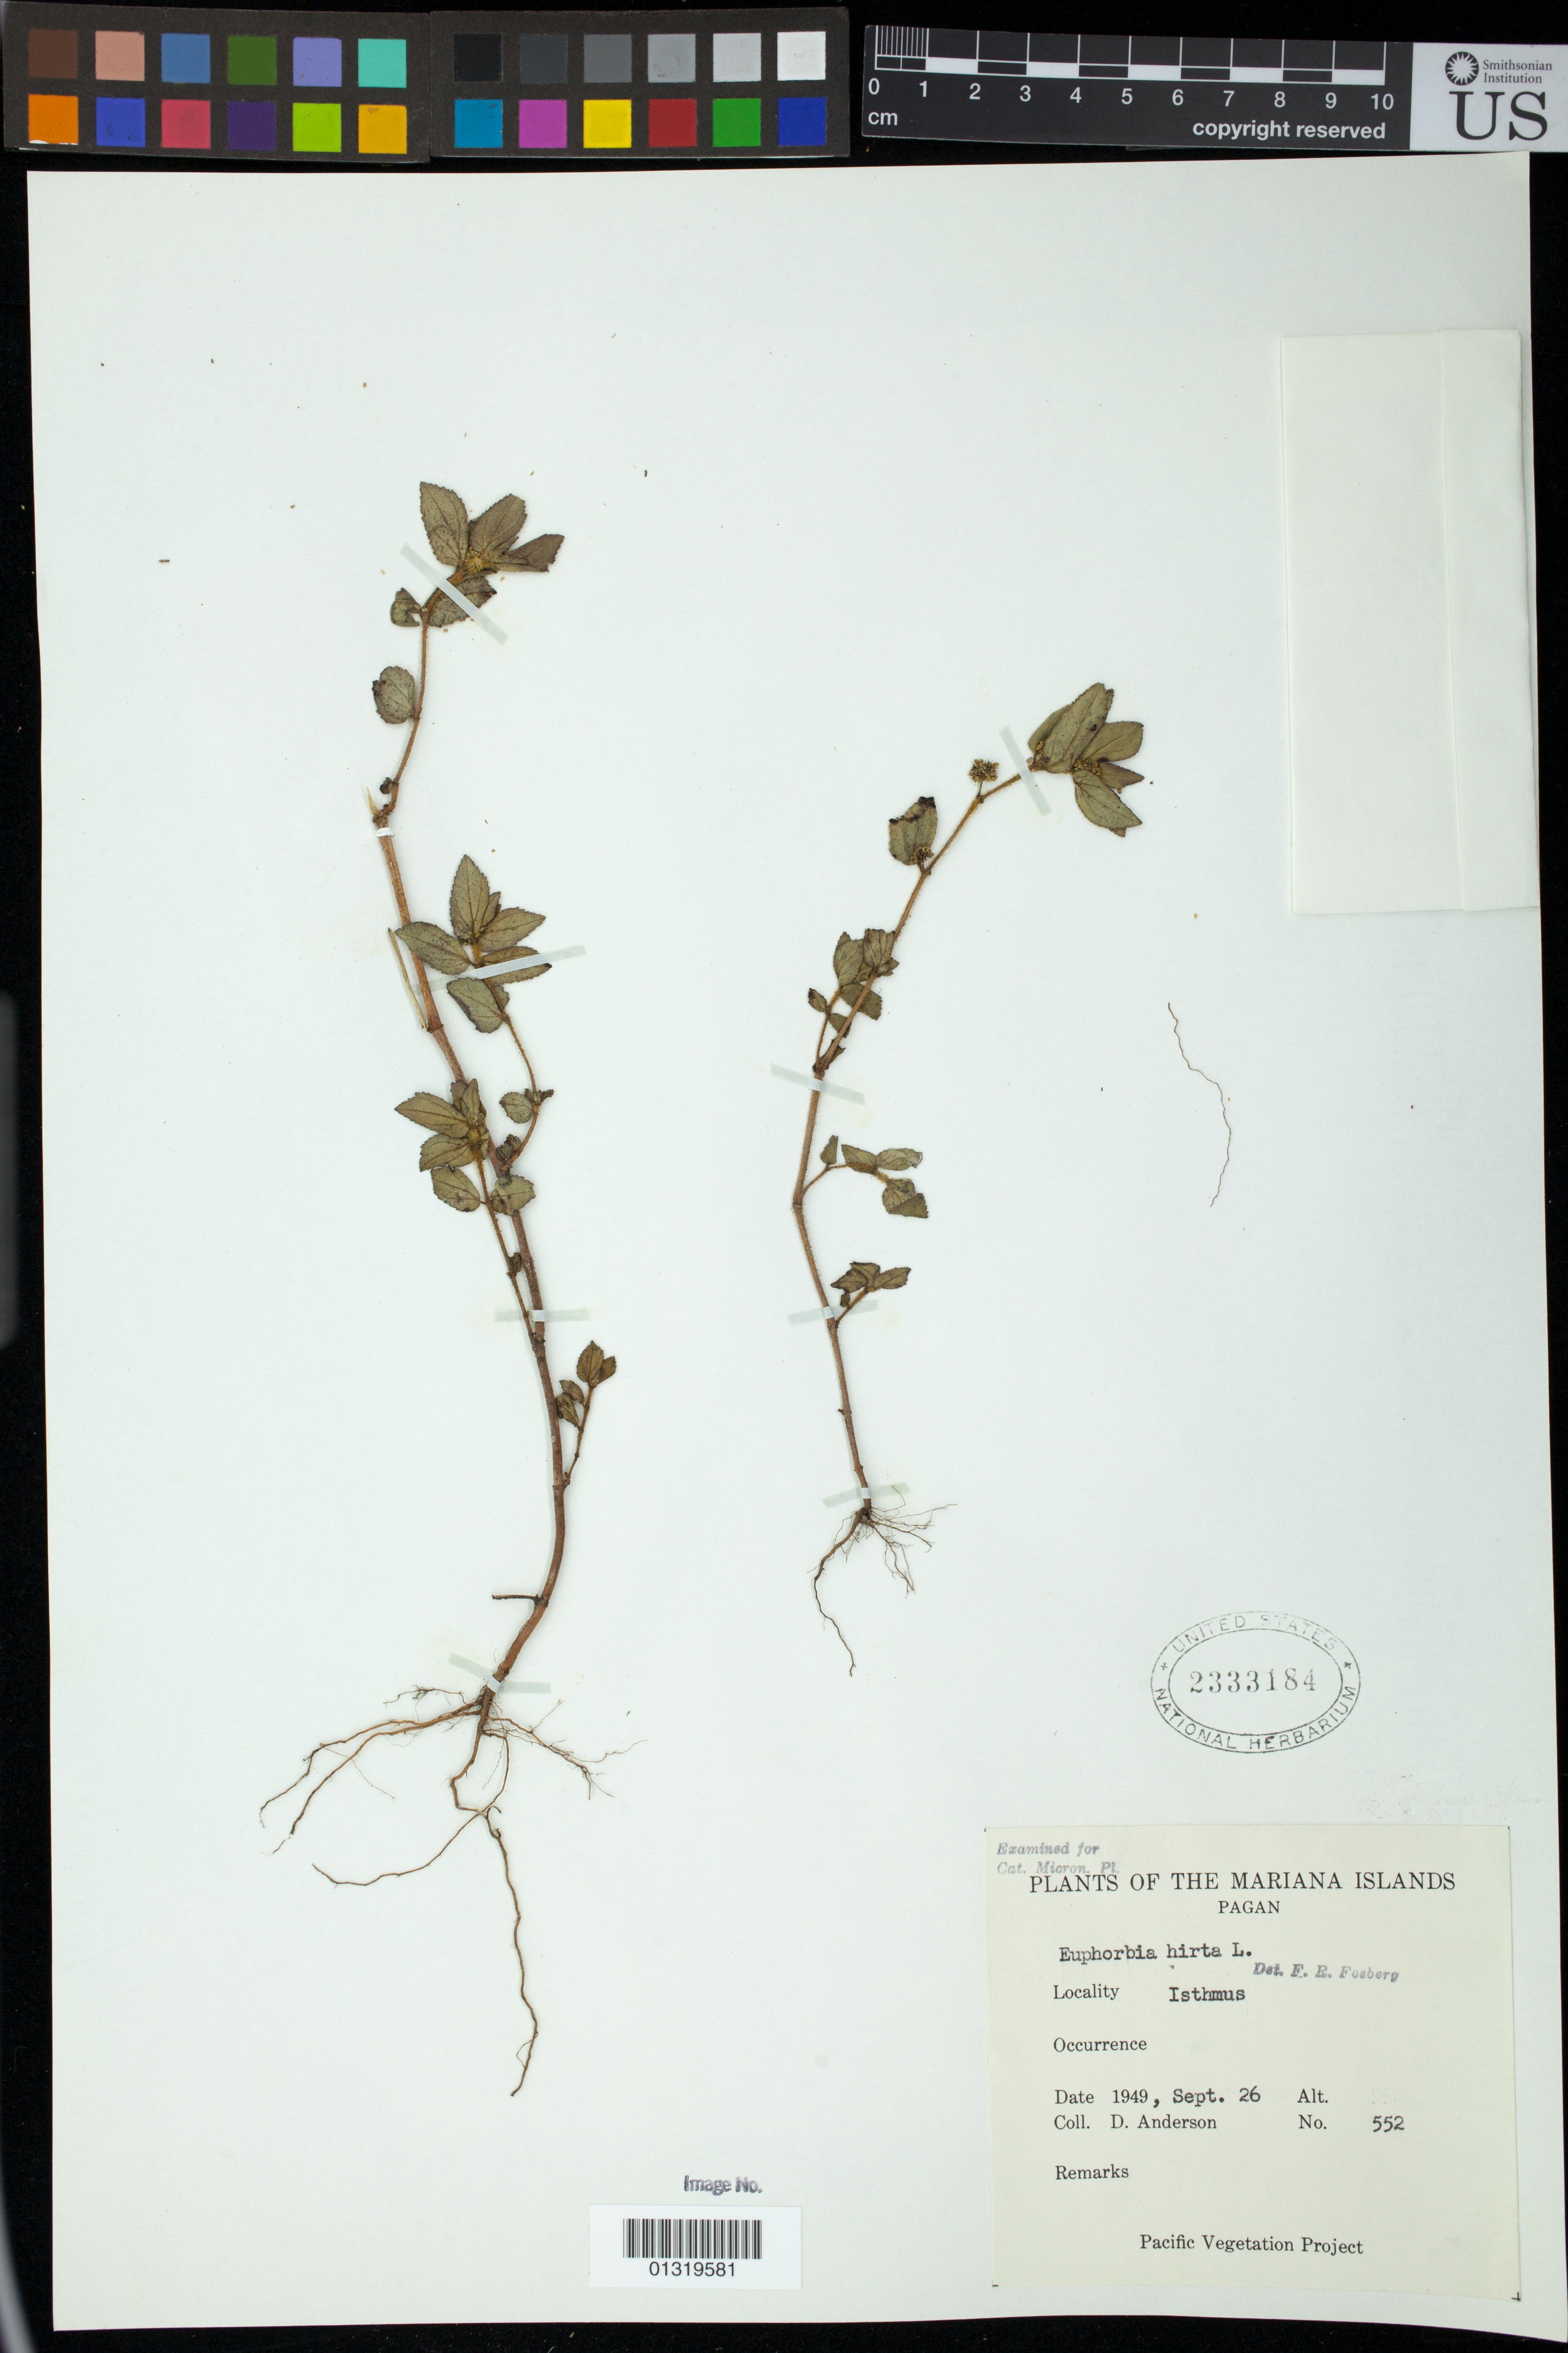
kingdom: Plantae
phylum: Tracheophyta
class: Magnoliopsida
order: Malpighiales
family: Euphorbiaceae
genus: Euphorbia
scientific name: Euphorbia hirta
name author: L.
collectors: D. Anderson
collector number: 552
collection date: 1949-09-26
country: Northern Mariana Islands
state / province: Northern Islands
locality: Pagan, Isthmus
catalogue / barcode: US 2333184